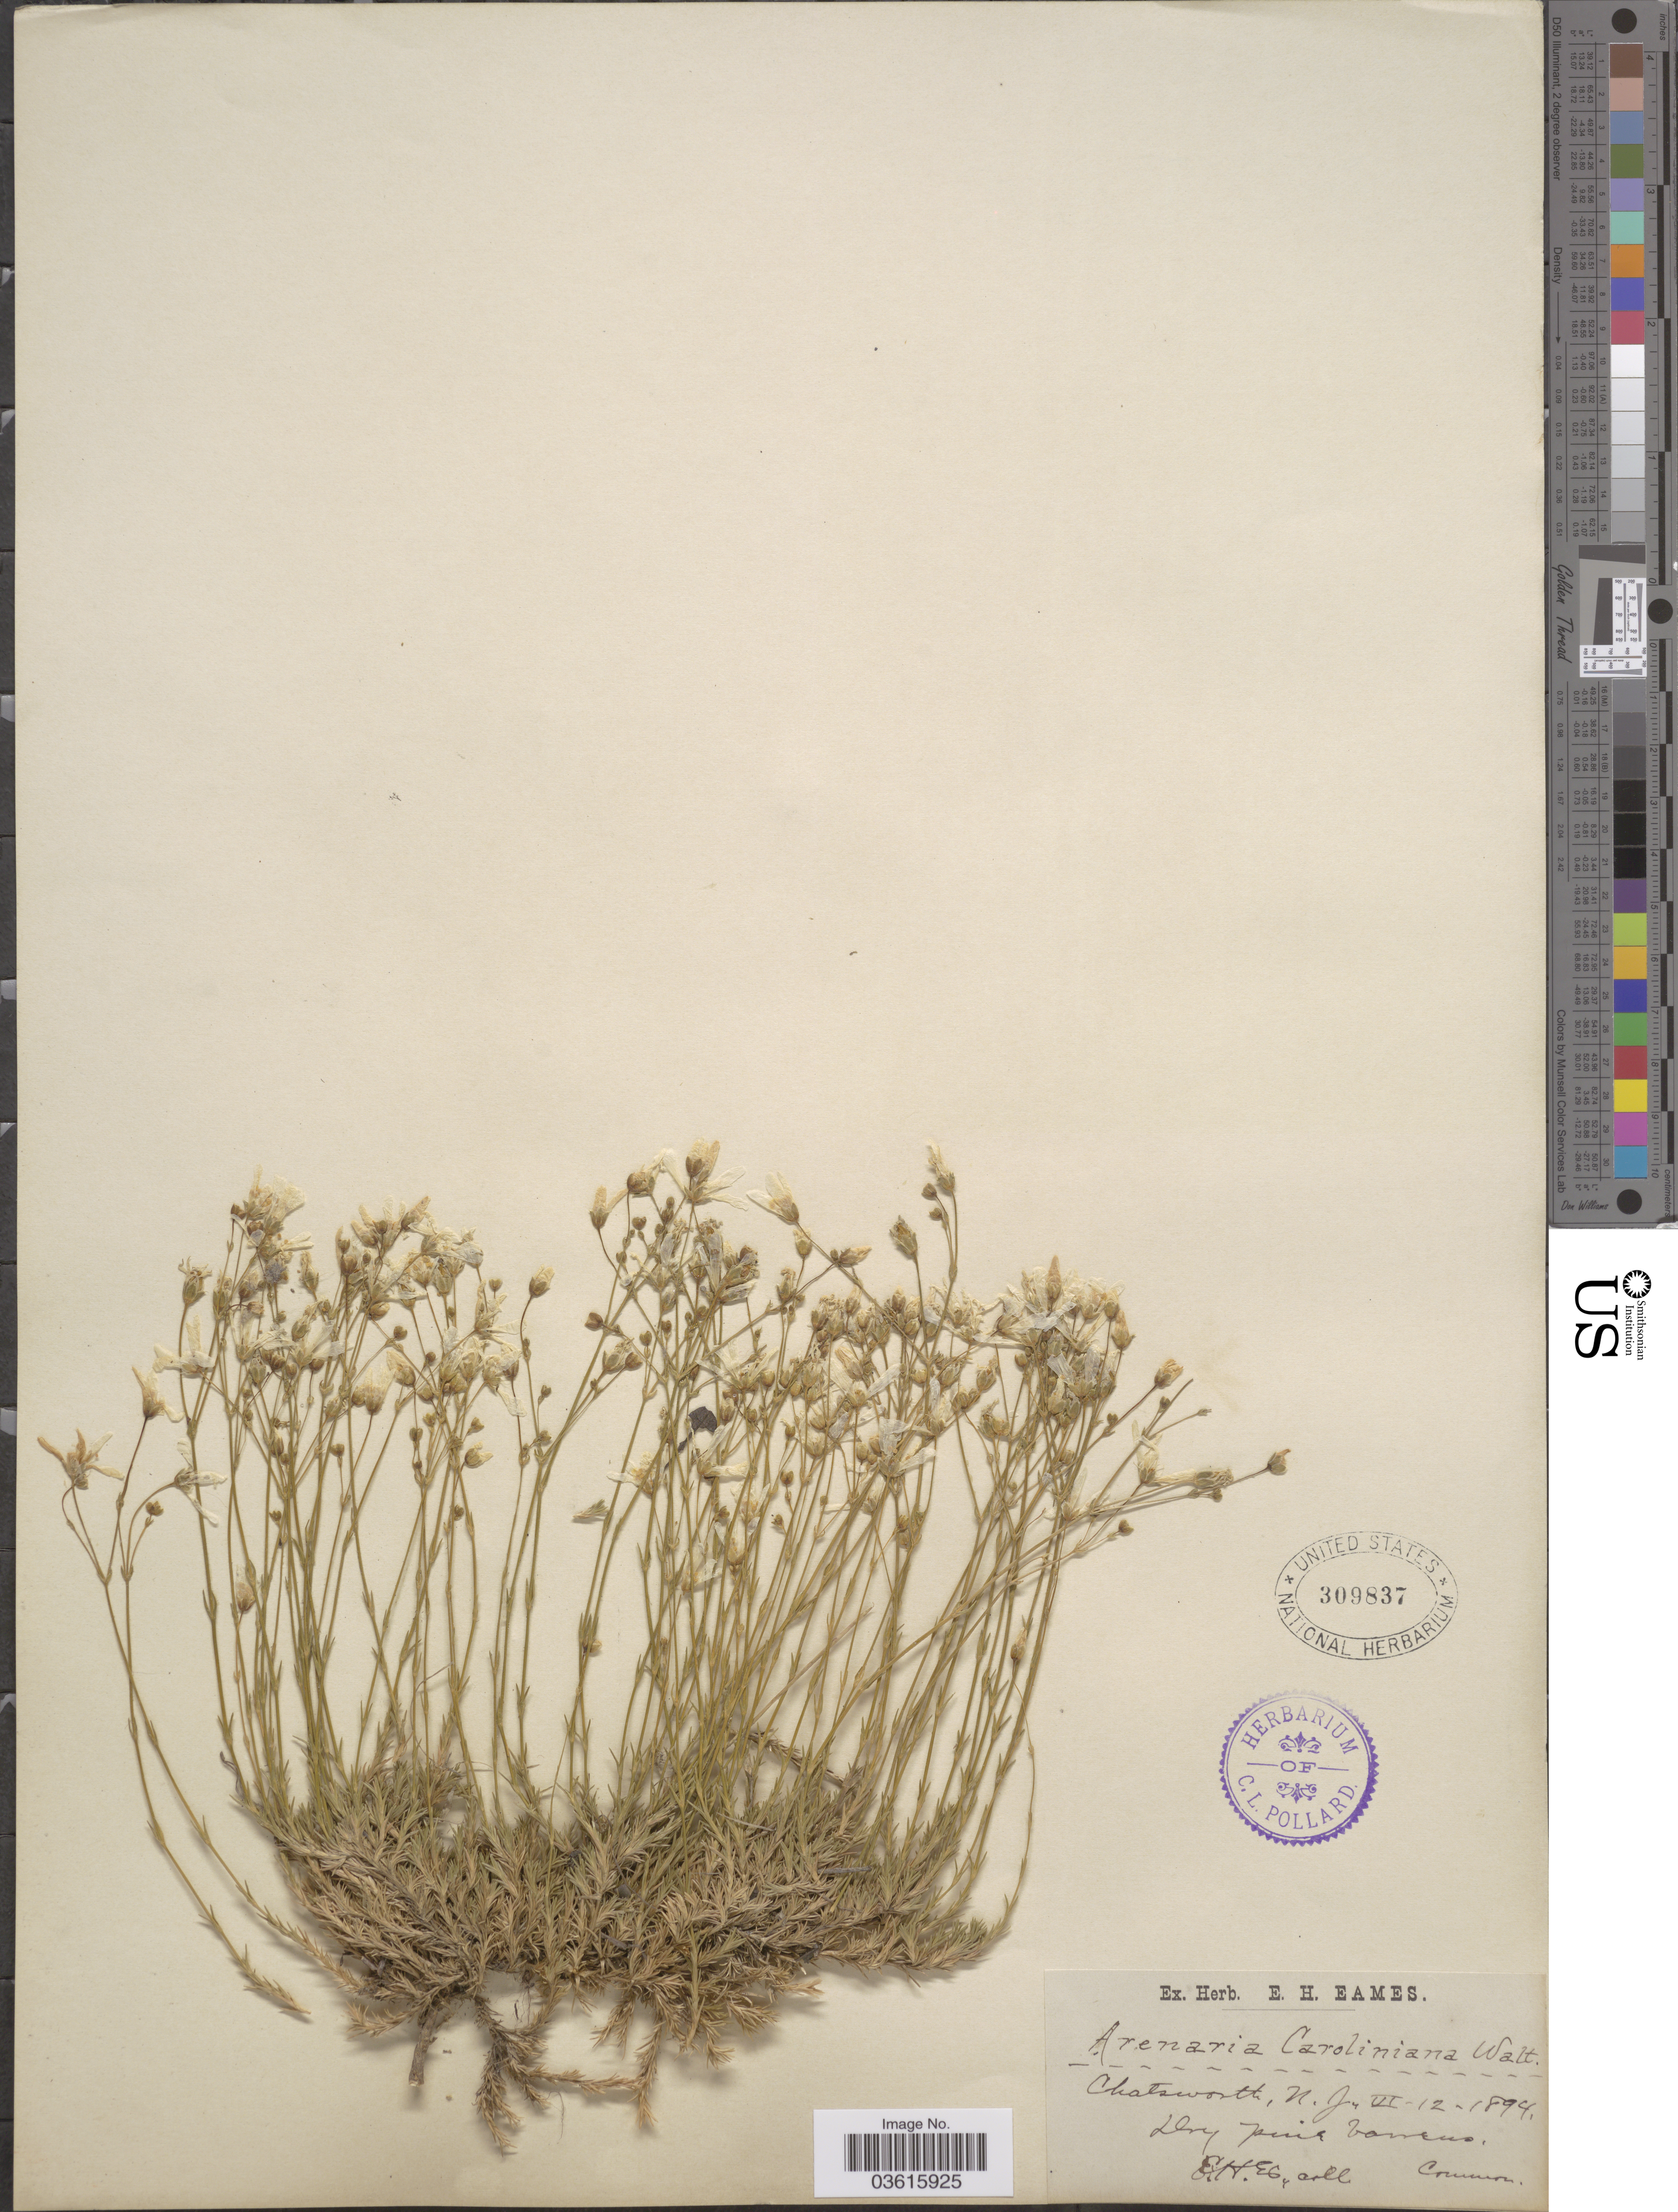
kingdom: Plantae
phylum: Tracheophyta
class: Magnoliopsida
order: Caryophyllales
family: Caryophyllaceae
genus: Minuartia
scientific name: Minuartia caroliniana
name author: (Walter) Mattf.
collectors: E. H. Eames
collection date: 1894-06-12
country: United States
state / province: New Jersey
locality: Chatsworth.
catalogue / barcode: US 309837